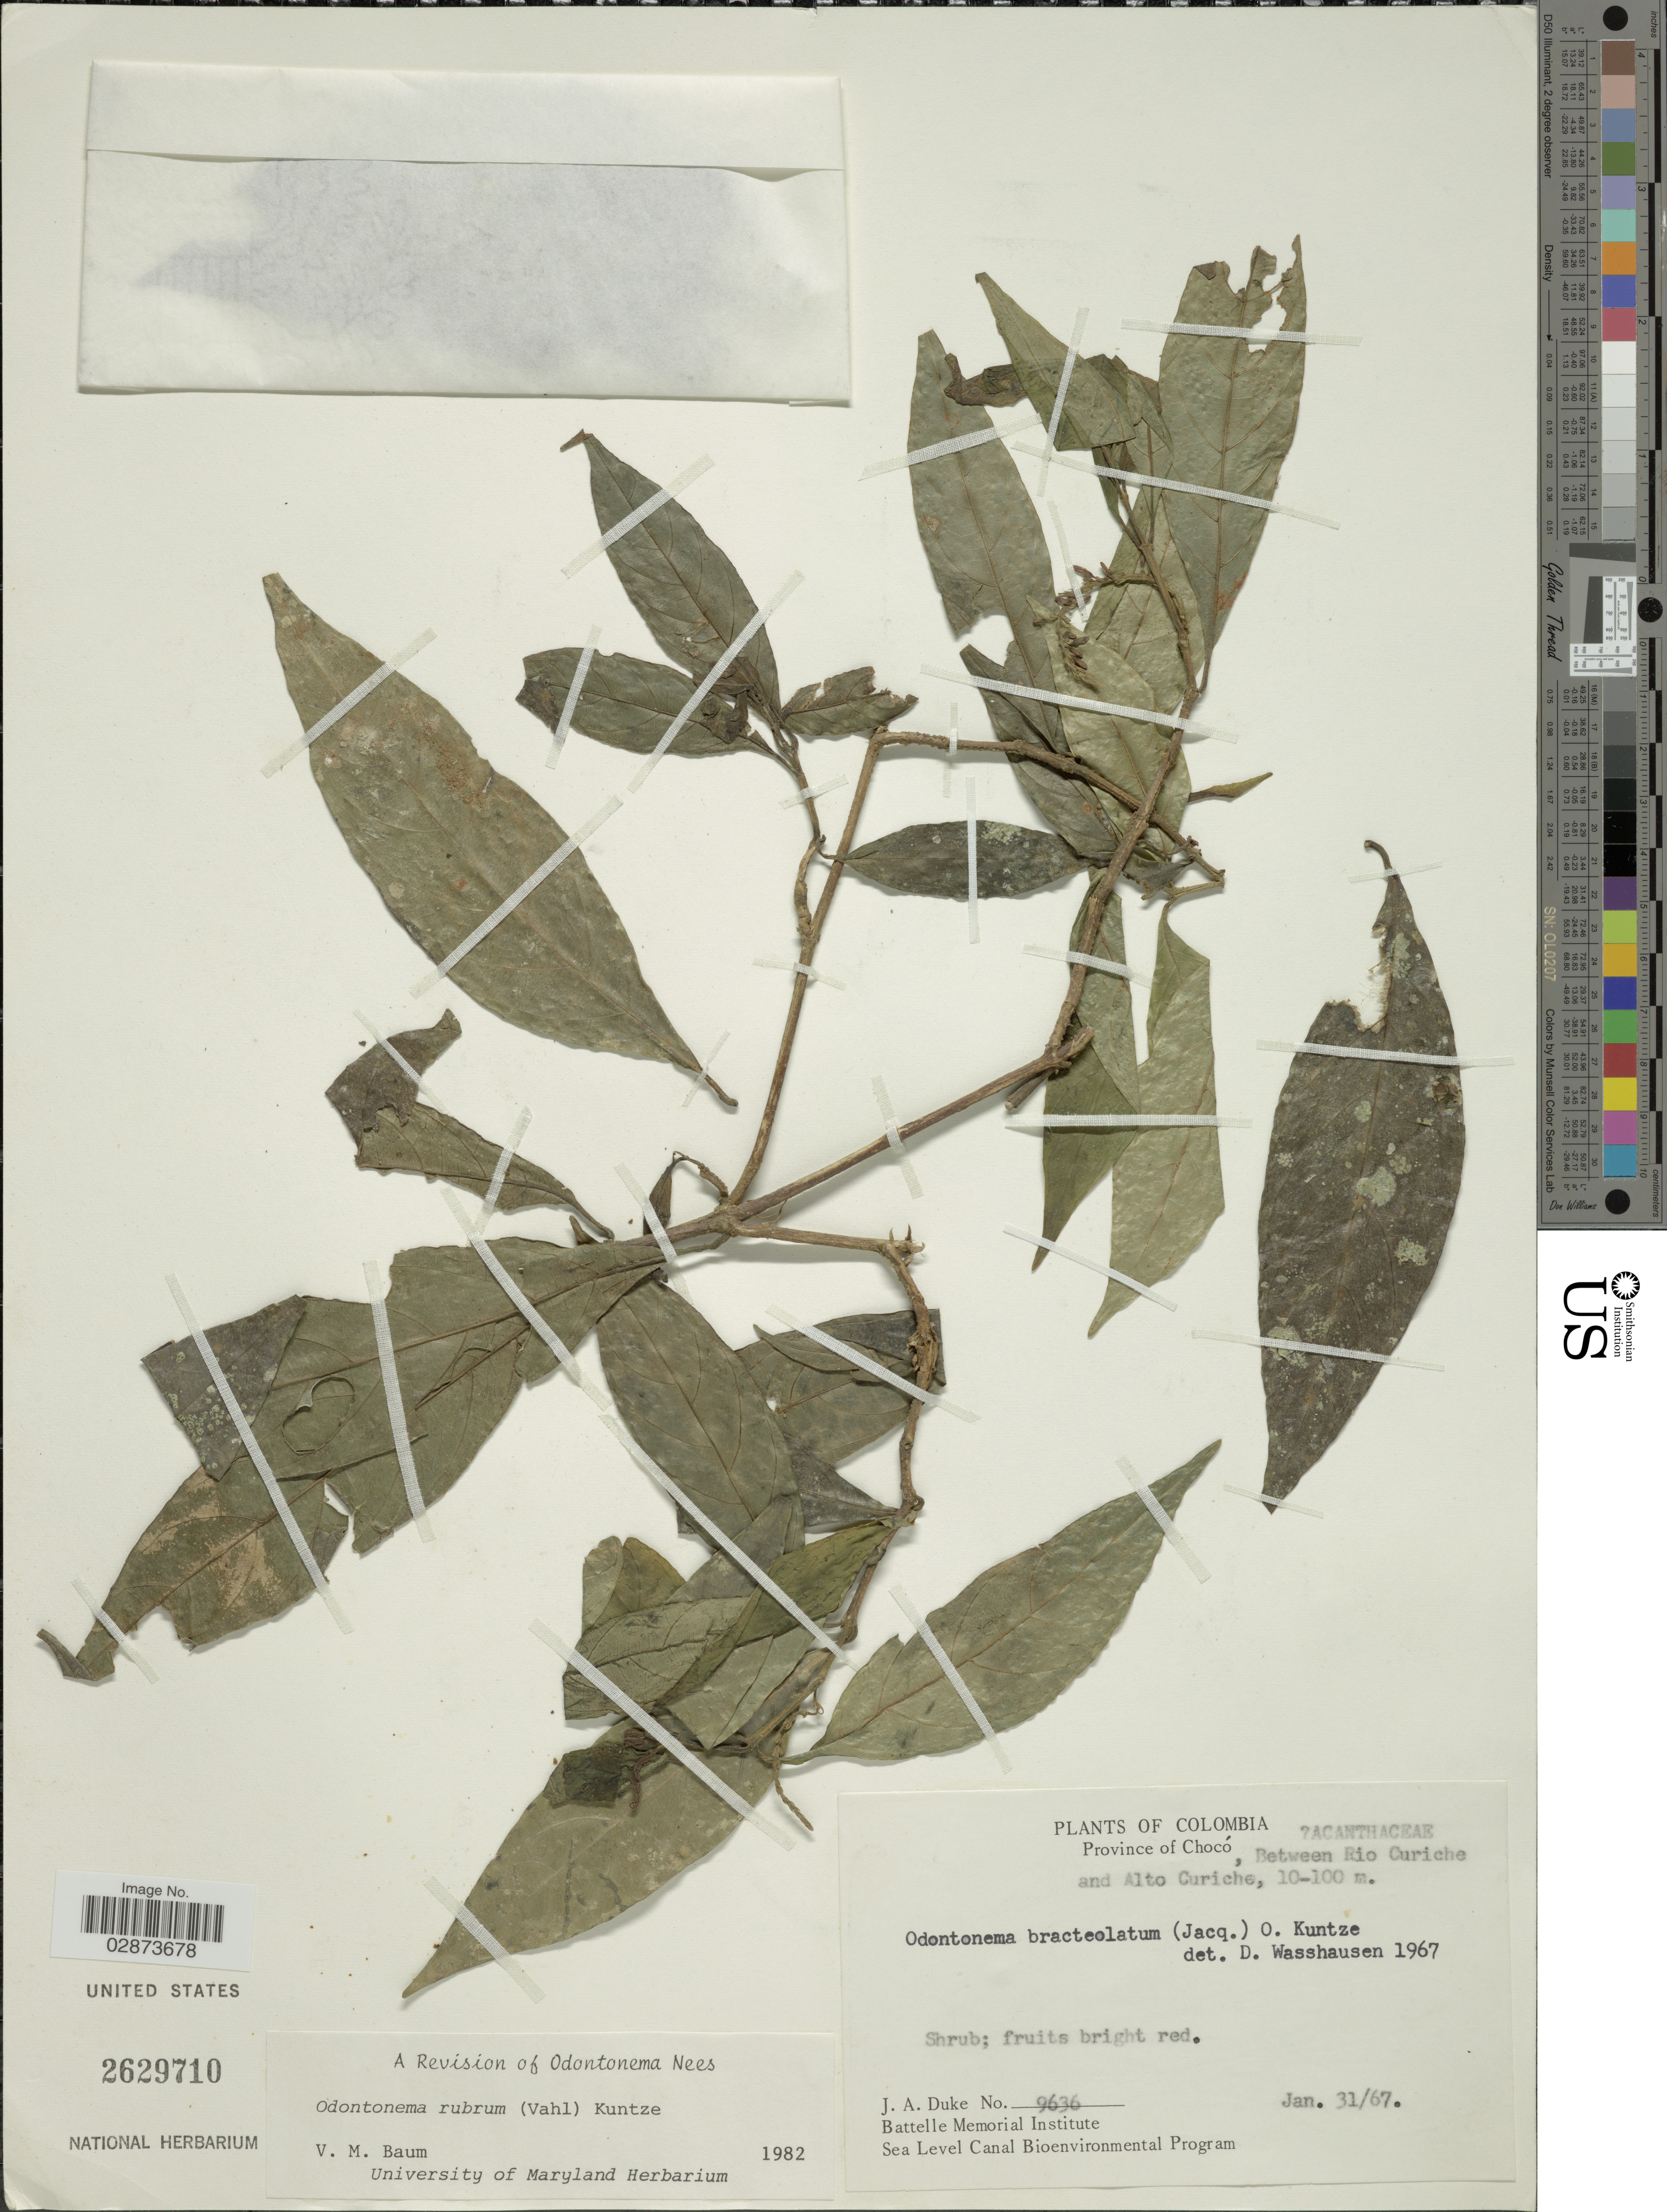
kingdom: Plantae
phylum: Tracheophyta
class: Magnoliopsida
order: Lamiales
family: Acanthaceae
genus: Odontonema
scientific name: Odontonema rubrum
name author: (Vahl) Kuntze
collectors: J. A. Duke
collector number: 9636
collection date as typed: Transcribed d/m/y: 31/1/67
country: Colombia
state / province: Chocó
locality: Province of Chocó. Between Rio Curiche and Alto Curiche.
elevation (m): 10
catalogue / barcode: US 2629710